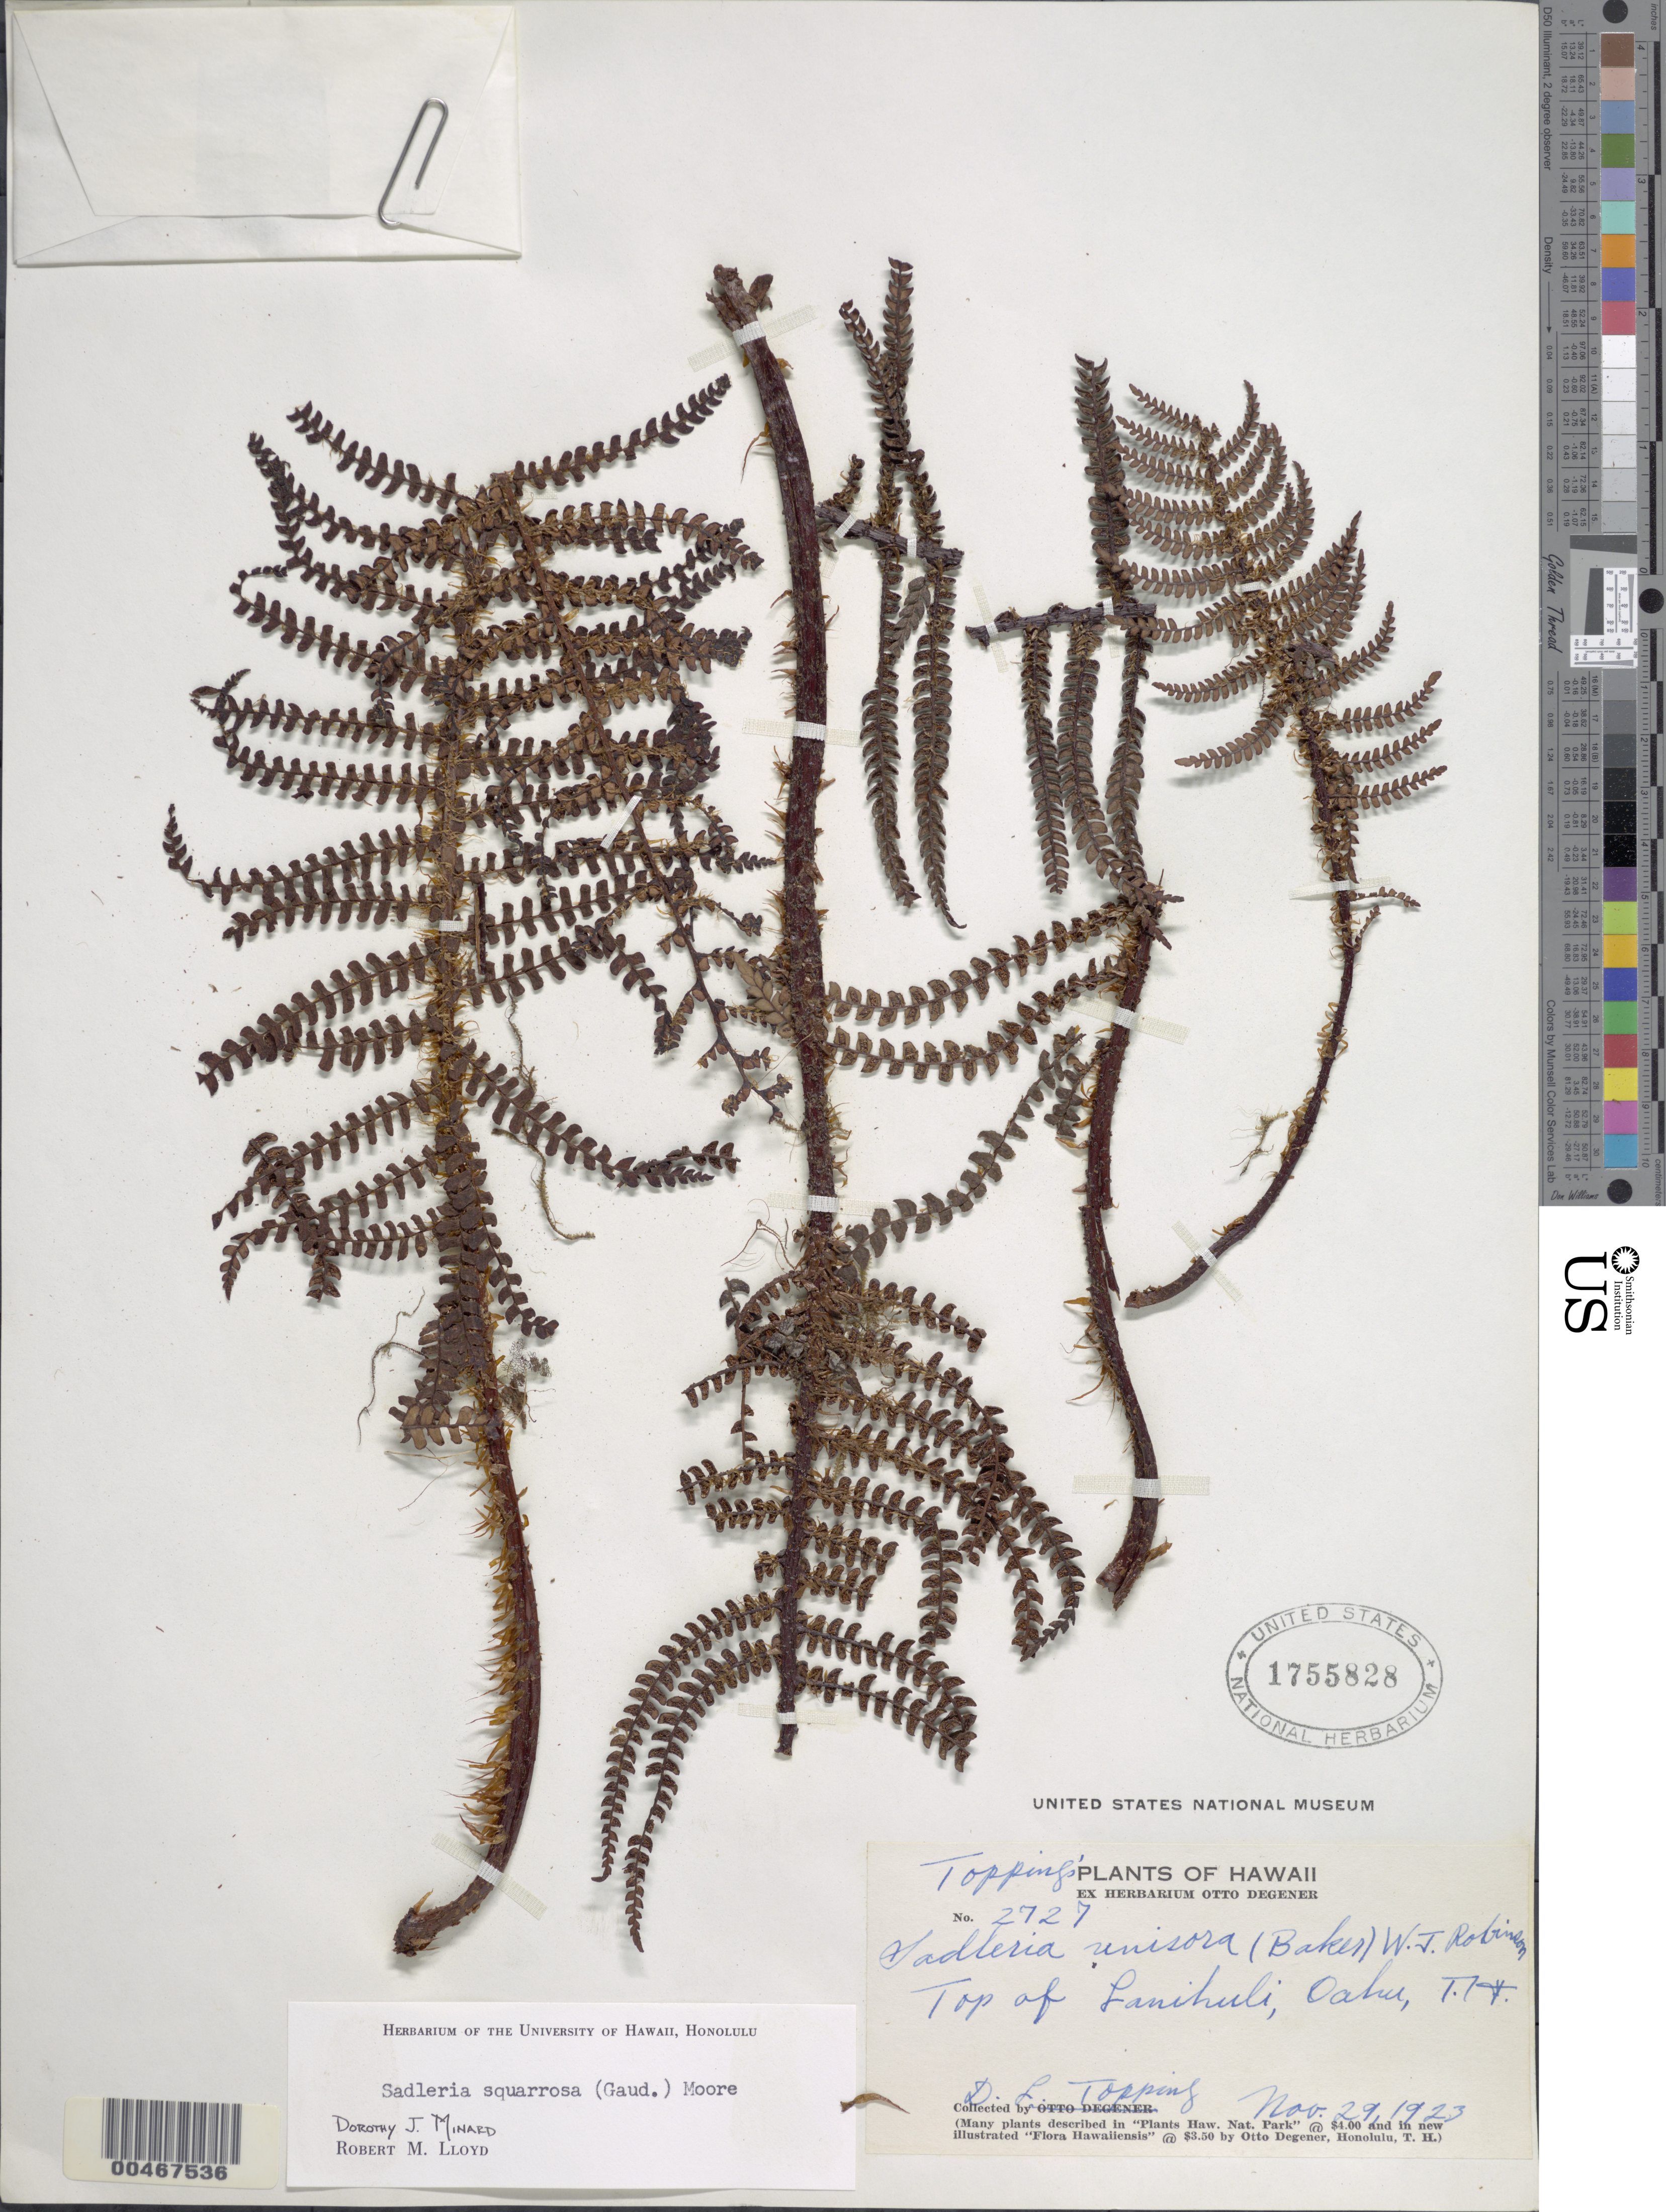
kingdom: Plantae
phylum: Tracheophyta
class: Polypodiopsida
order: Polypodiales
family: Blechnaceae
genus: Sadleria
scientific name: Sadleria squarrosa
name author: (Gaudich.) T. Moore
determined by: Minard, D. J.; Lloyd, R. M.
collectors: D. L. Topping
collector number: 2727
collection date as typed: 29 Nov 1923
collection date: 1923-11-29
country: United States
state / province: Hawaii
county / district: Honolulu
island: Oahu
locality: Top of Lanihuli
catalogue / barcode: US 1755828